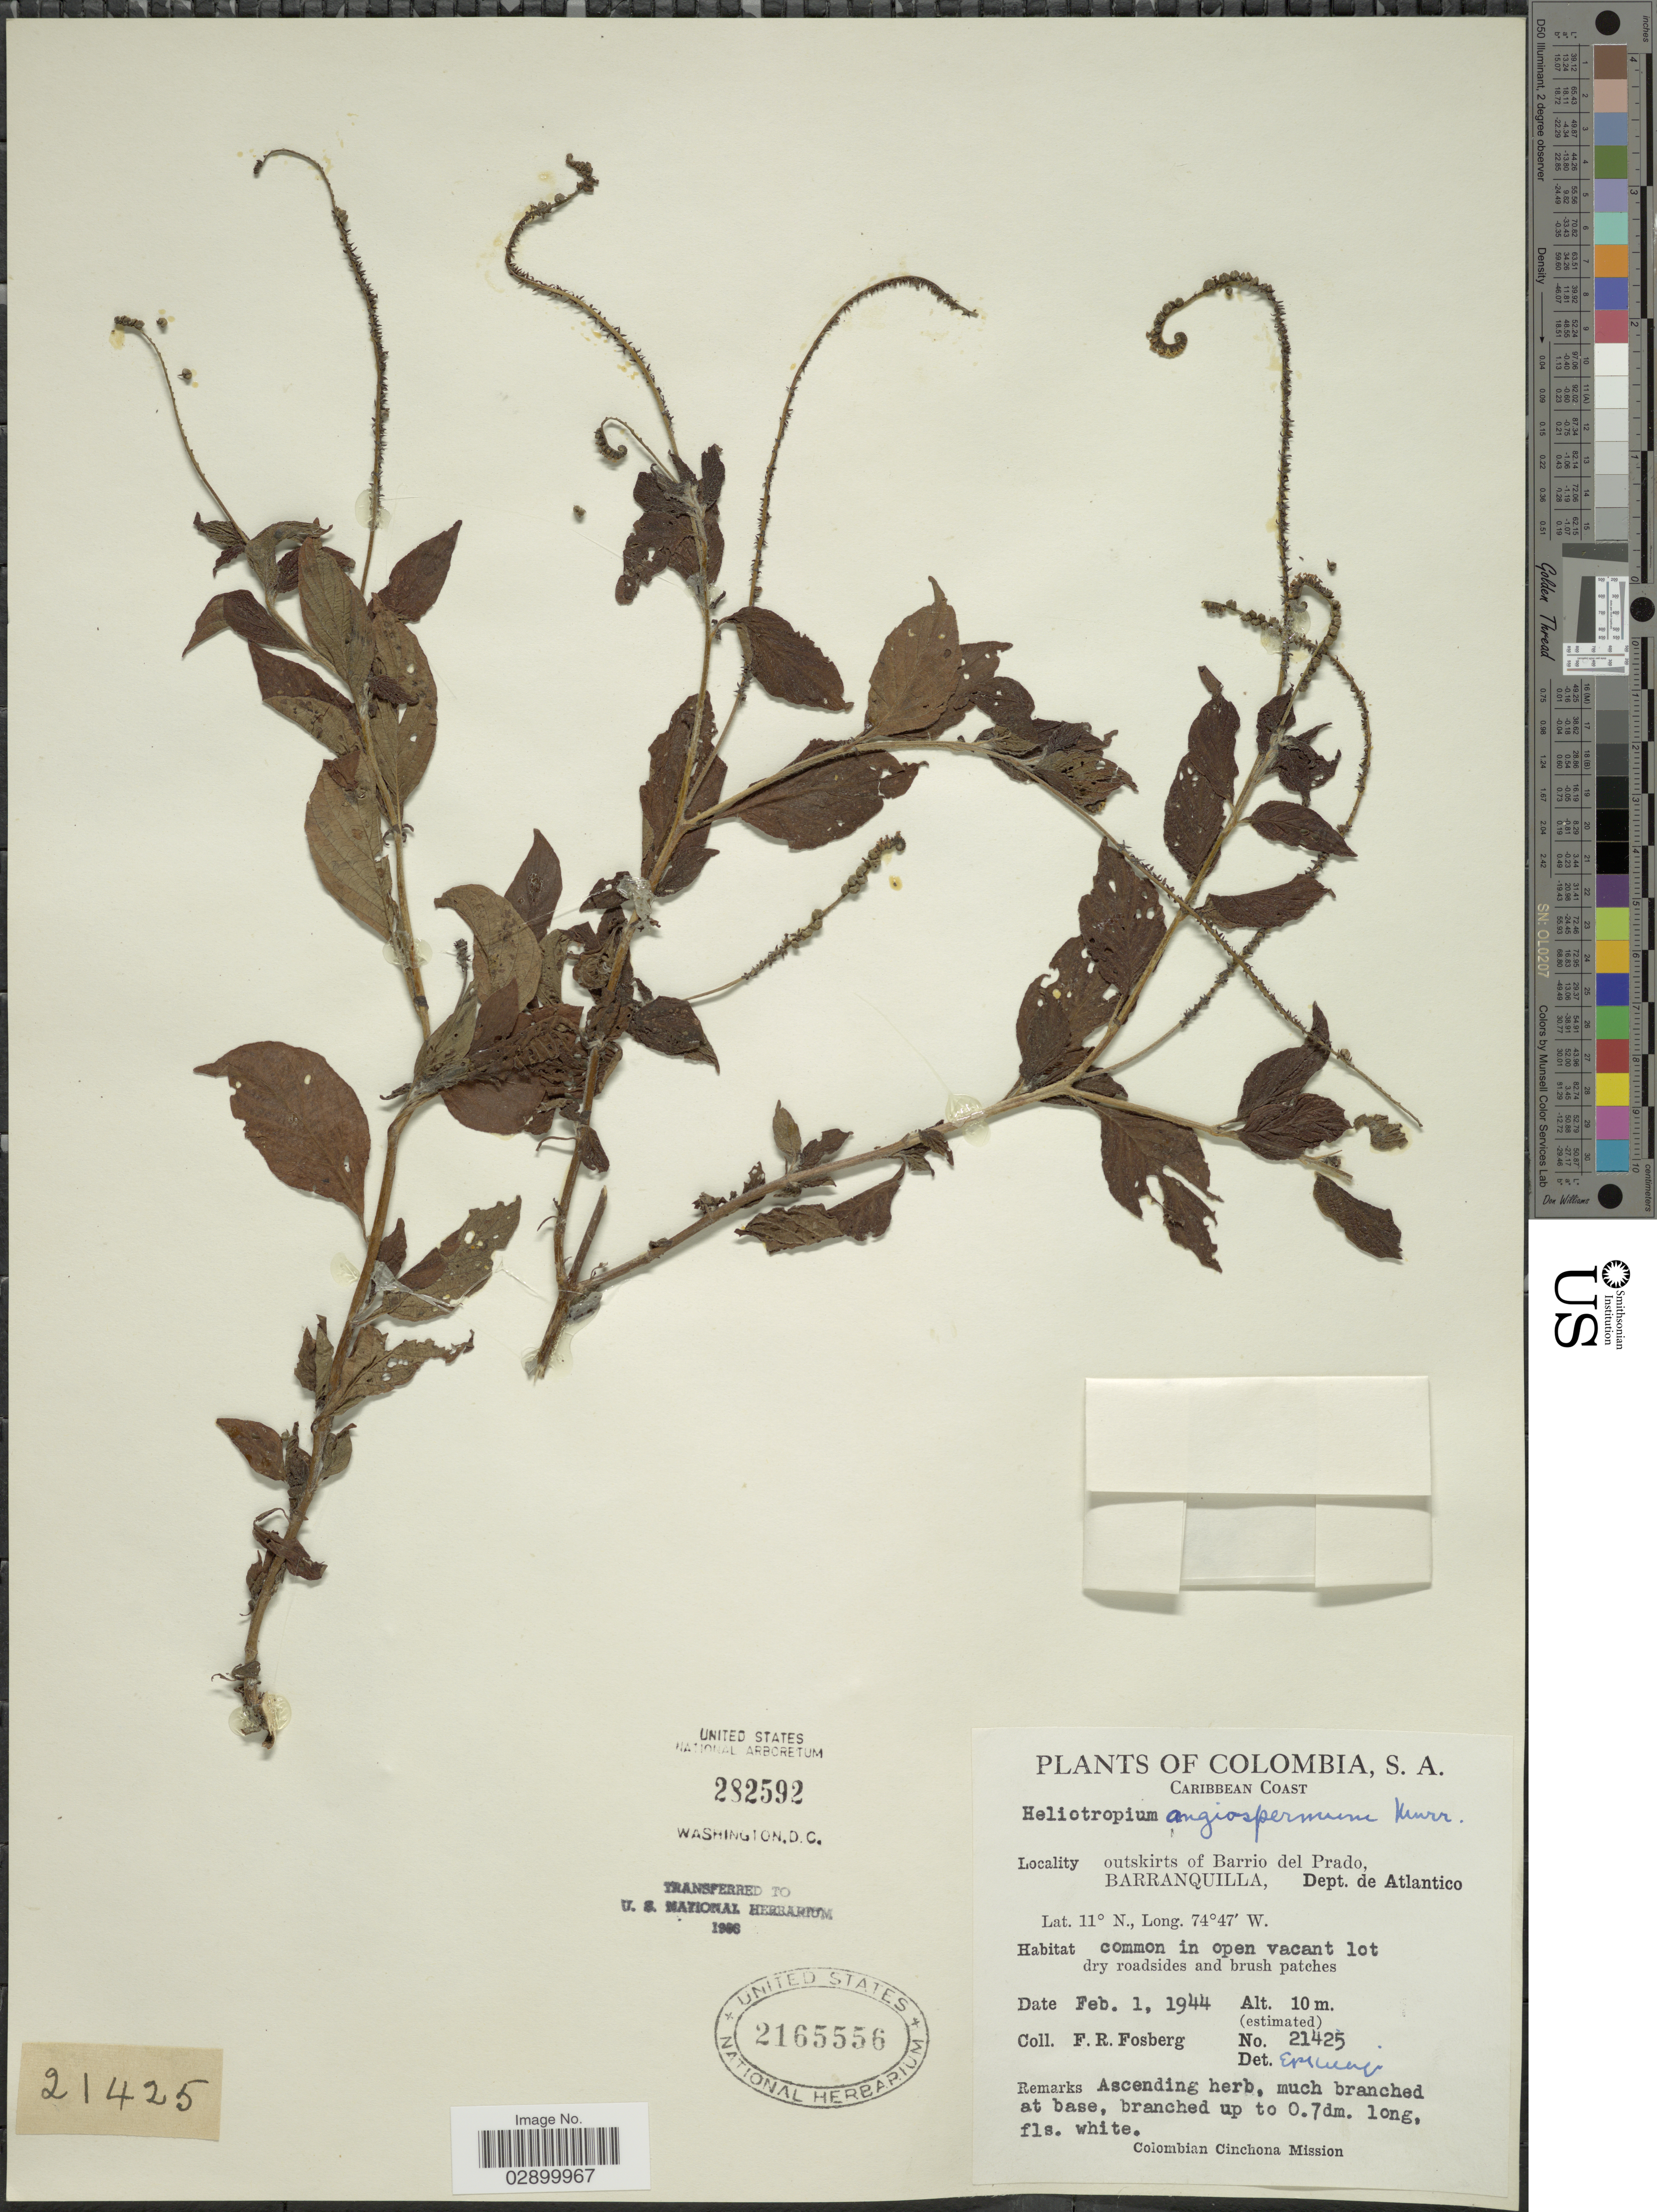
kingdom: Plantae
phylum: Tracheophyta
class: Magnoliopsida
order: Boraginales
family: Heliotropiaceae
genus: Heliotropium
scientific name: Heliotropium angiospermum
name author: Murray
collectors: F. R. Fosberg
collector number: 21425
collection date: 1944-02-01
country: Colombia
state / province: Atlántico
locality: Caribbean Coast. Outskirts of Barrio del Prado. Barranquilla, Dept. de Atlántico.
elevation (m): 10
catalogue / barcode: US 2165556